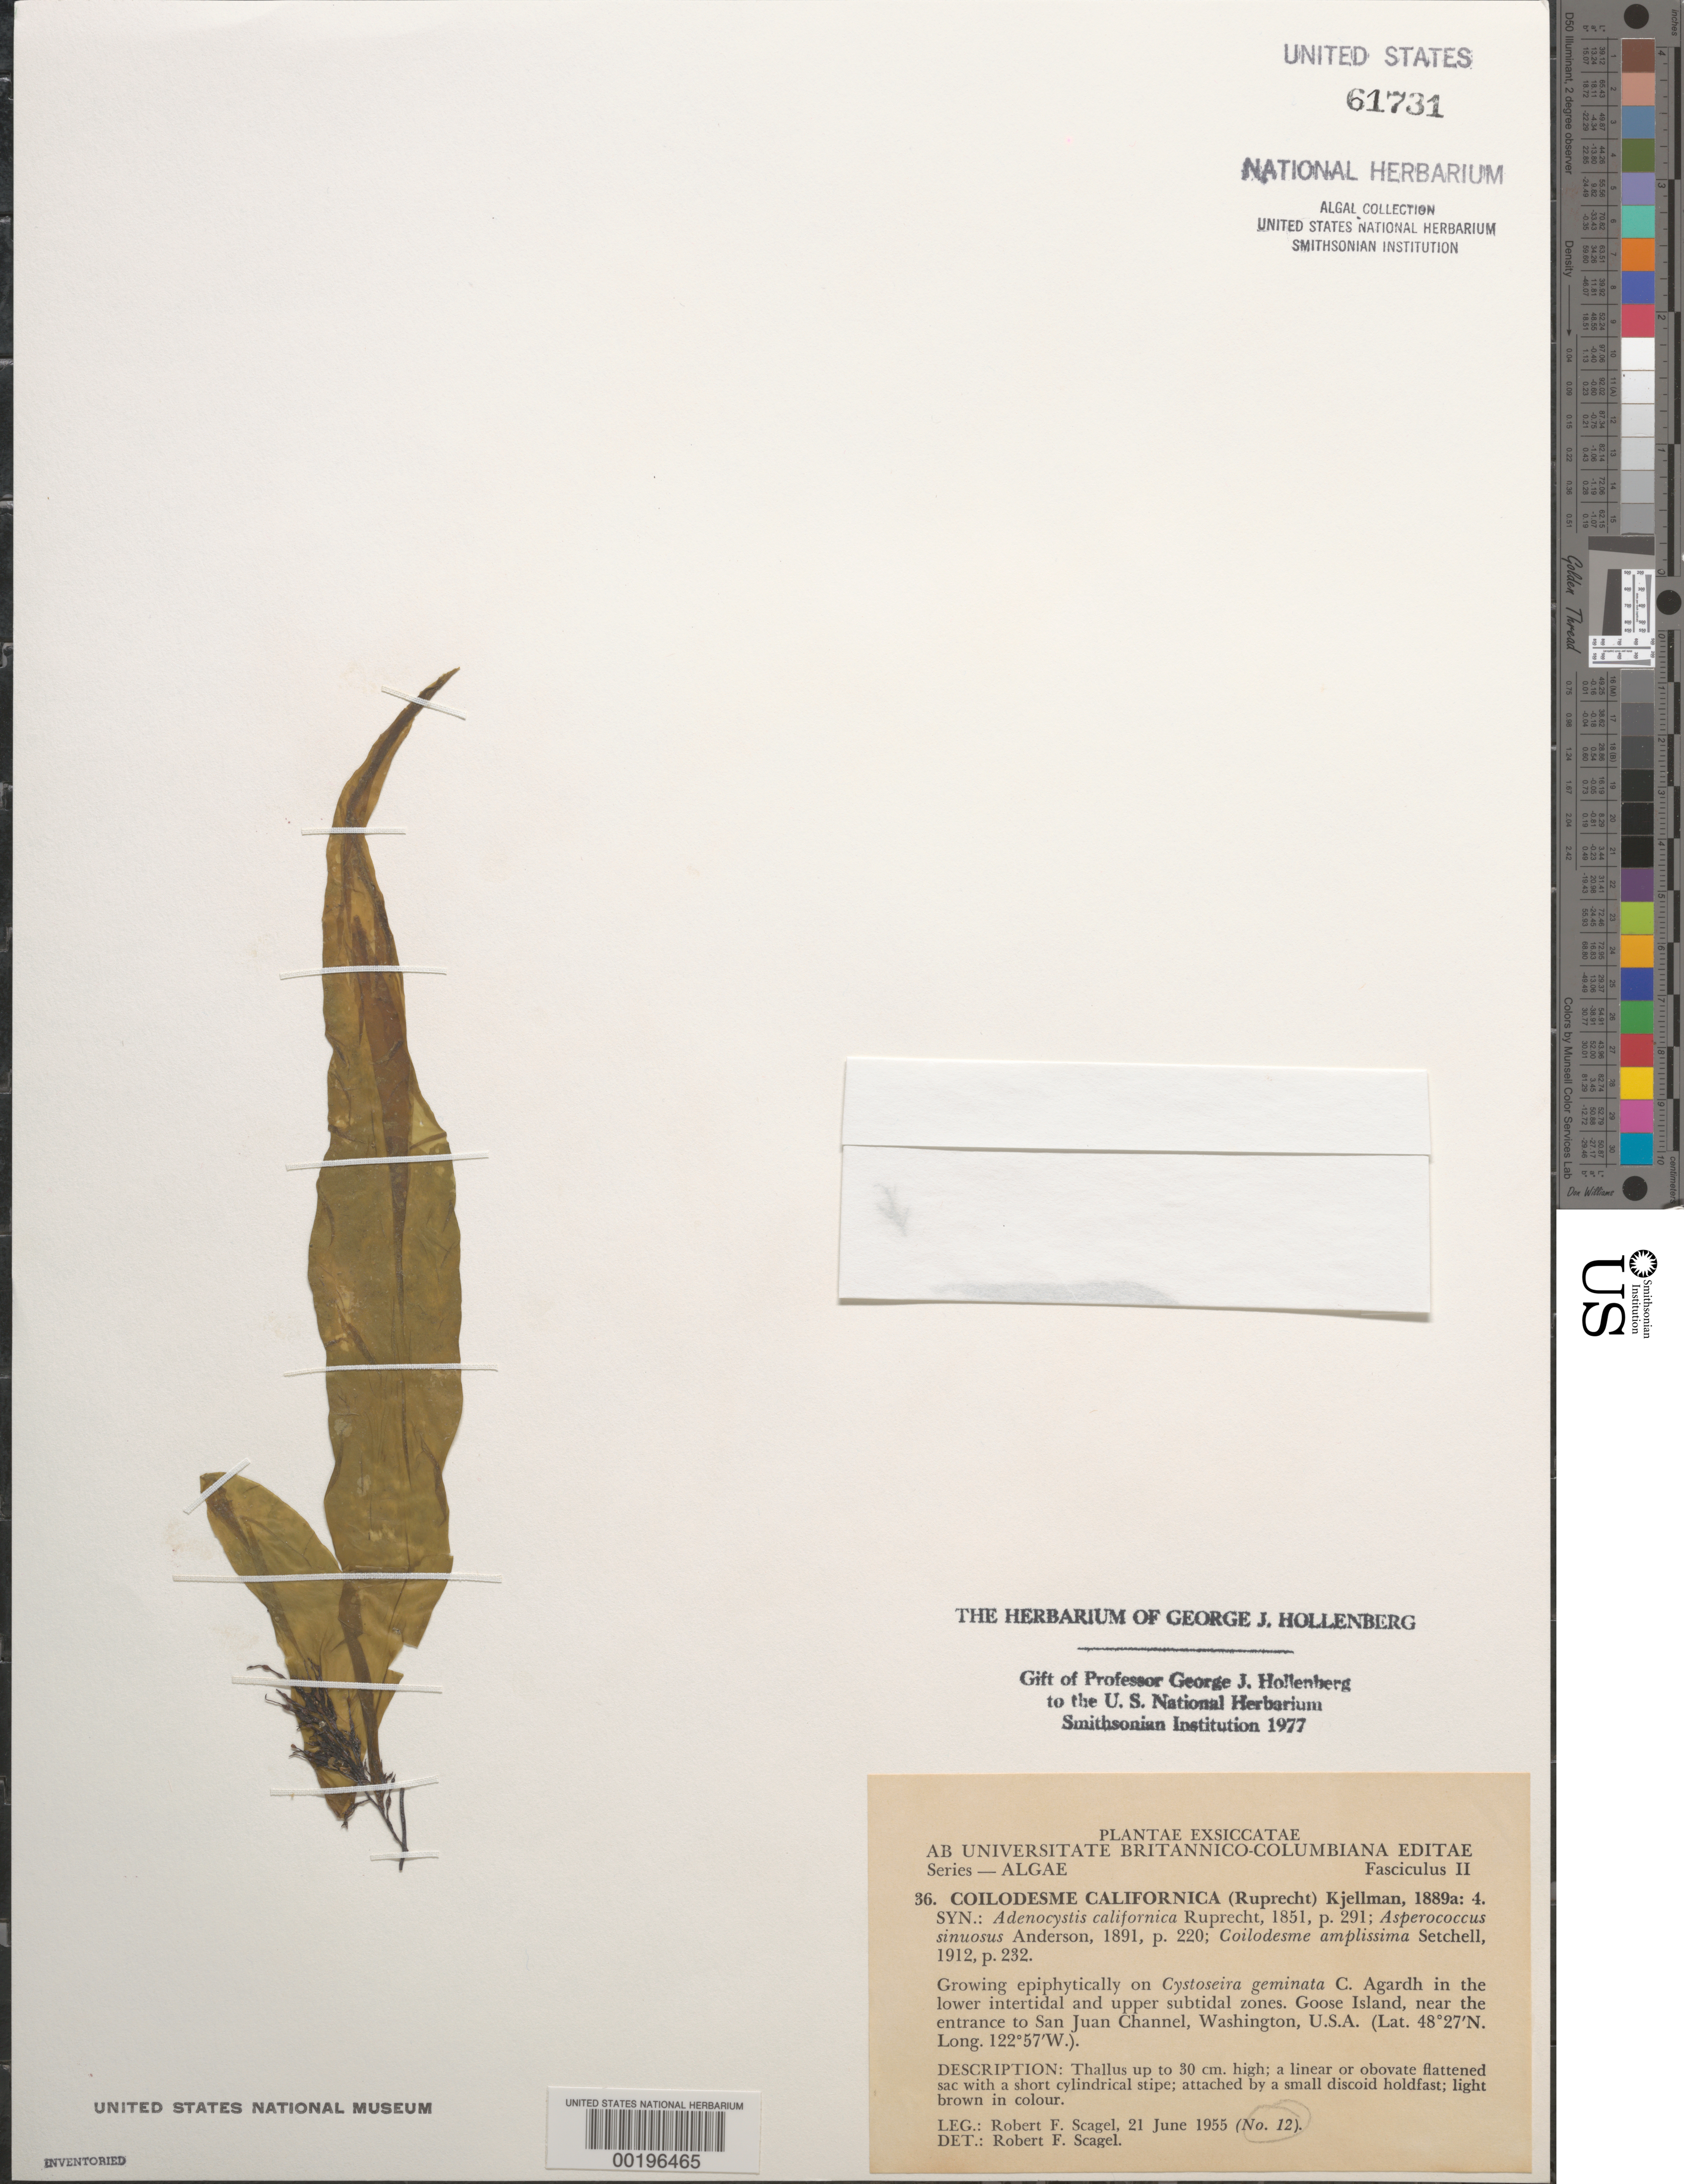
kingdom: Chromista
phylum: Ochrophyta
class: Phaeophyceae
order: Ectocarpales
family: Chordariaceae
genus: Coilodesme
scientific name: Coilodesme californica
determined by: Scagel, R. F.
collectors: R. F. Scagel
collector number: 12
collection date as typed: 21 Jun 1955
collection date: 1955-06-21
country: United States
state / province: Washington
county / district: San Juan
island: Goose Island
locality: San Juan Channel entrance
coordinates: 48 27' N, 122 57' W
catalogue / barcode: US 61731